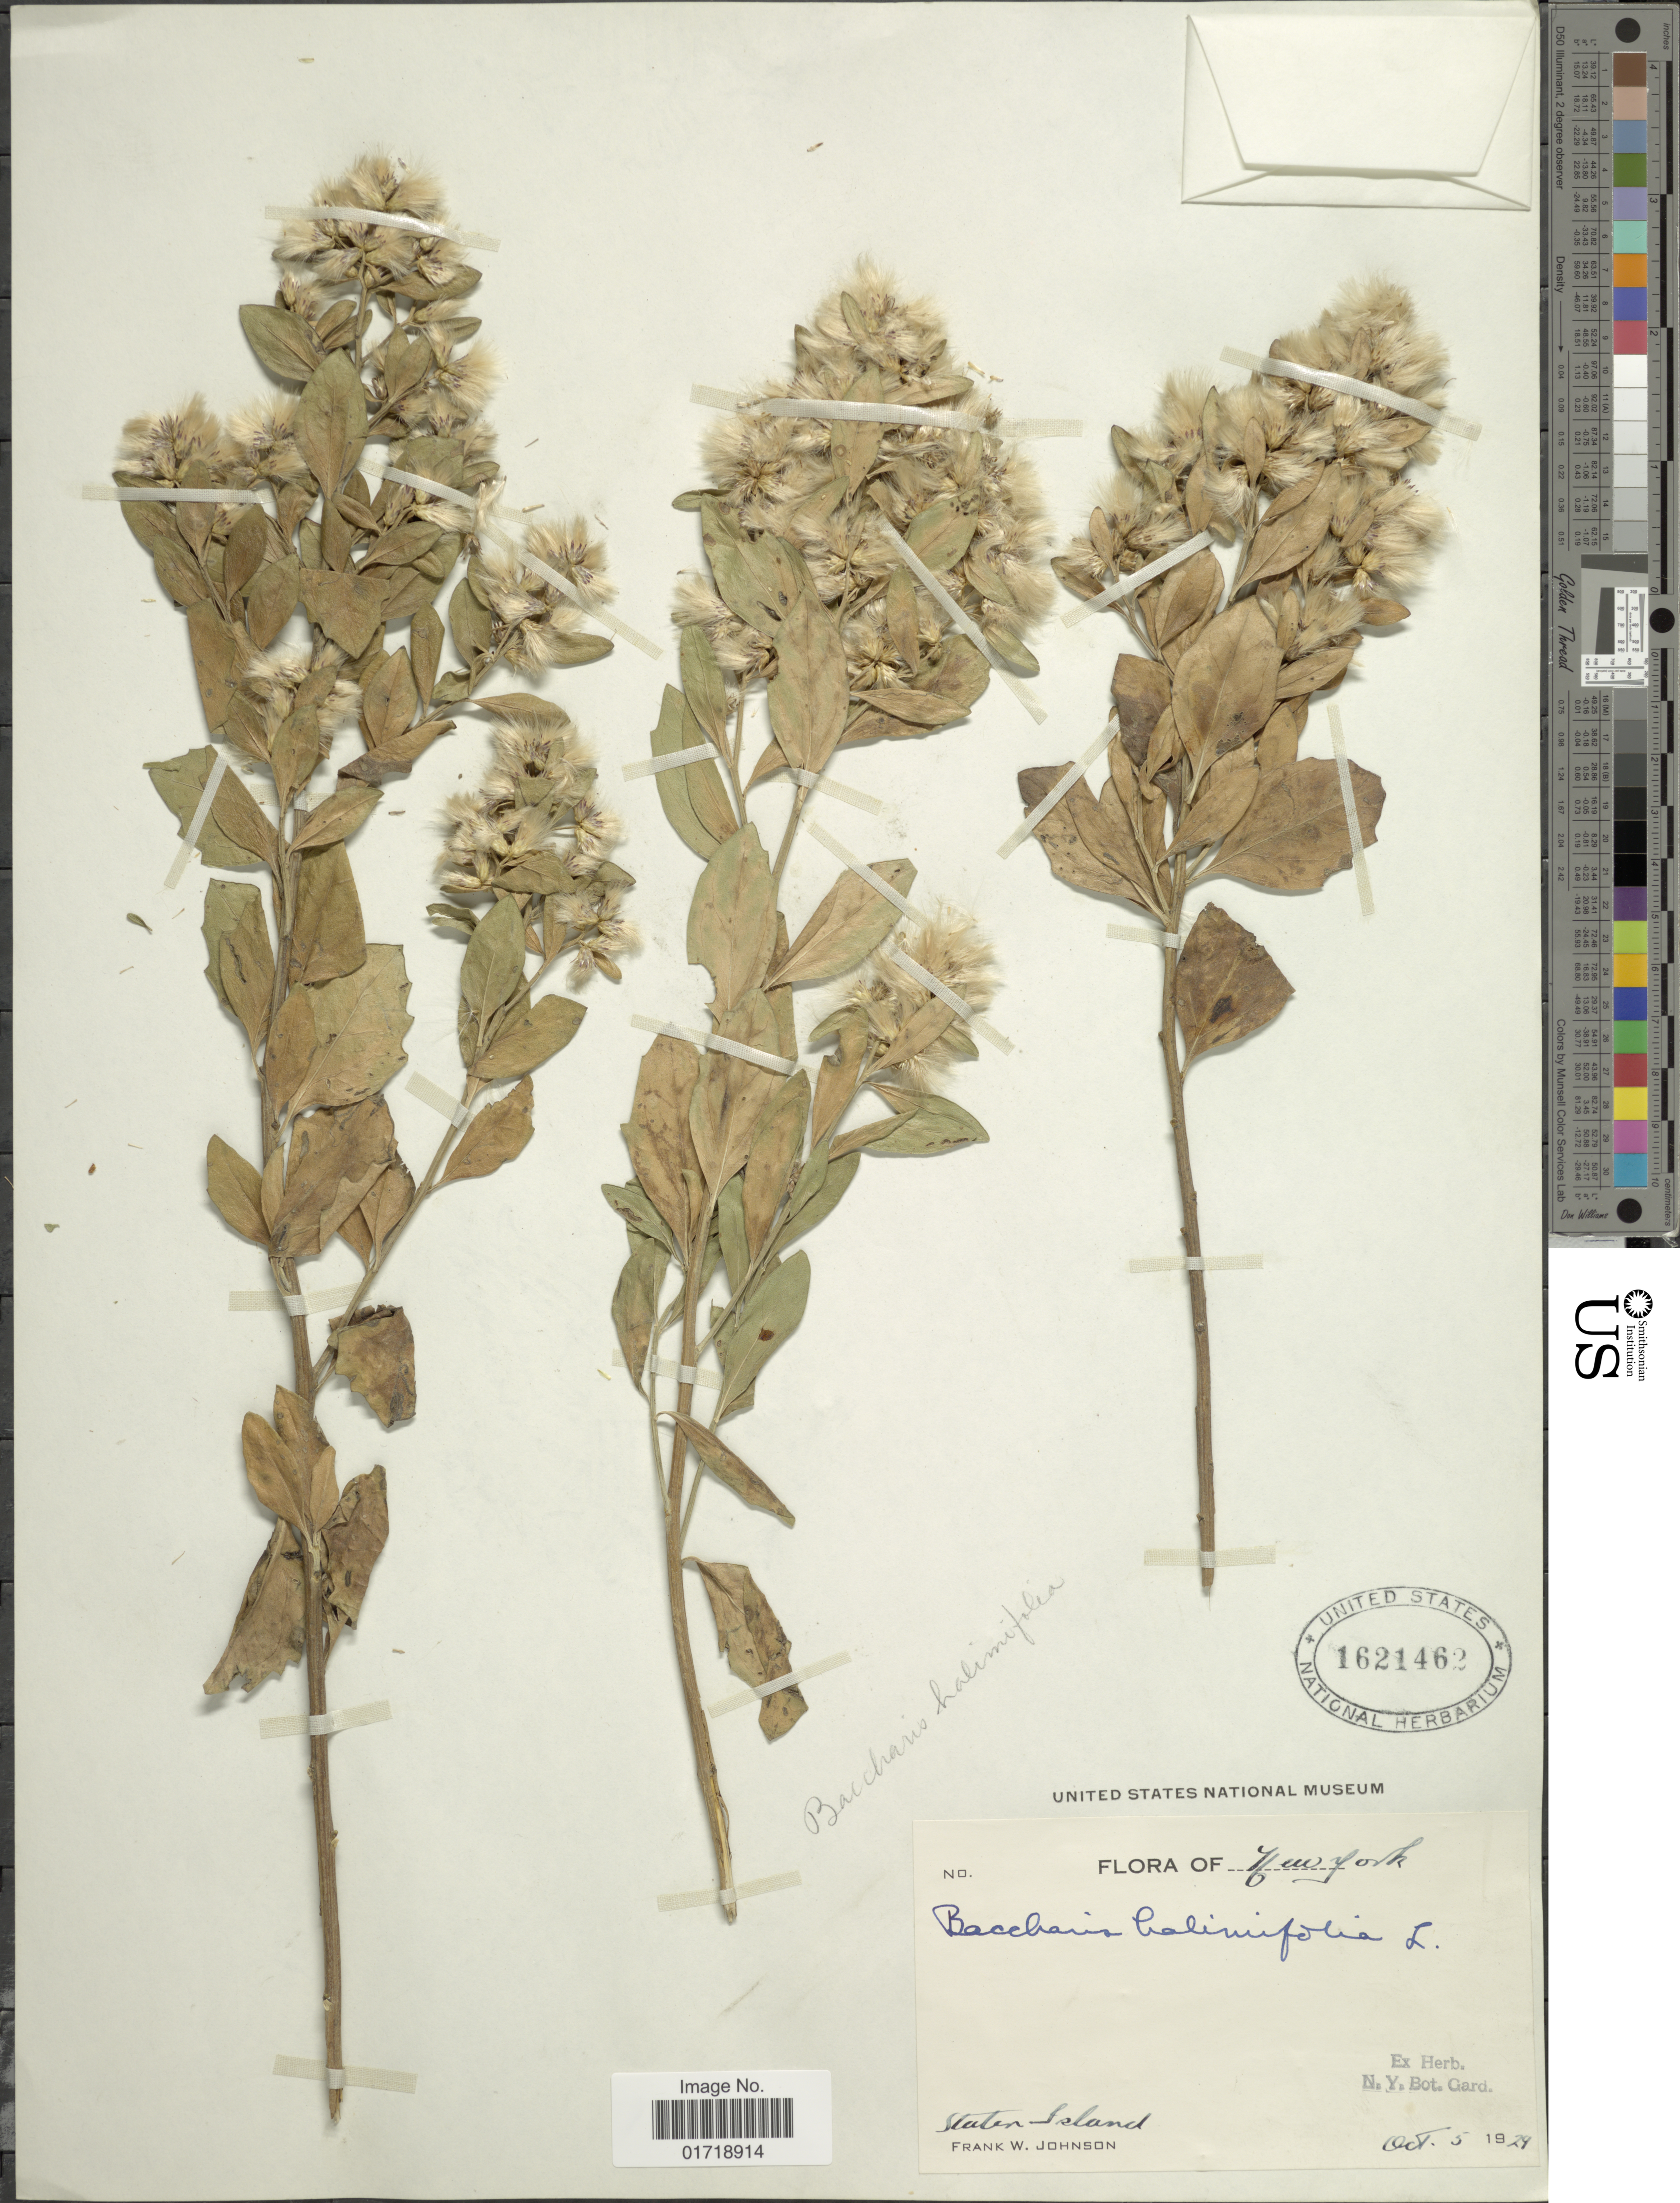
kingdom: Plantae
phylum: Tracheophyta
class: Magnoliopsida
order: Asterales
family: Asteraceae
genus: Baccharis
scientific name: Baccharis halimifolia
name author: L.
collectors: F. W. Johnson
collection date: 1929-10-05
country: United States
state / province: New York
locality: Staten Island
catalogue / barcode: US 1621462